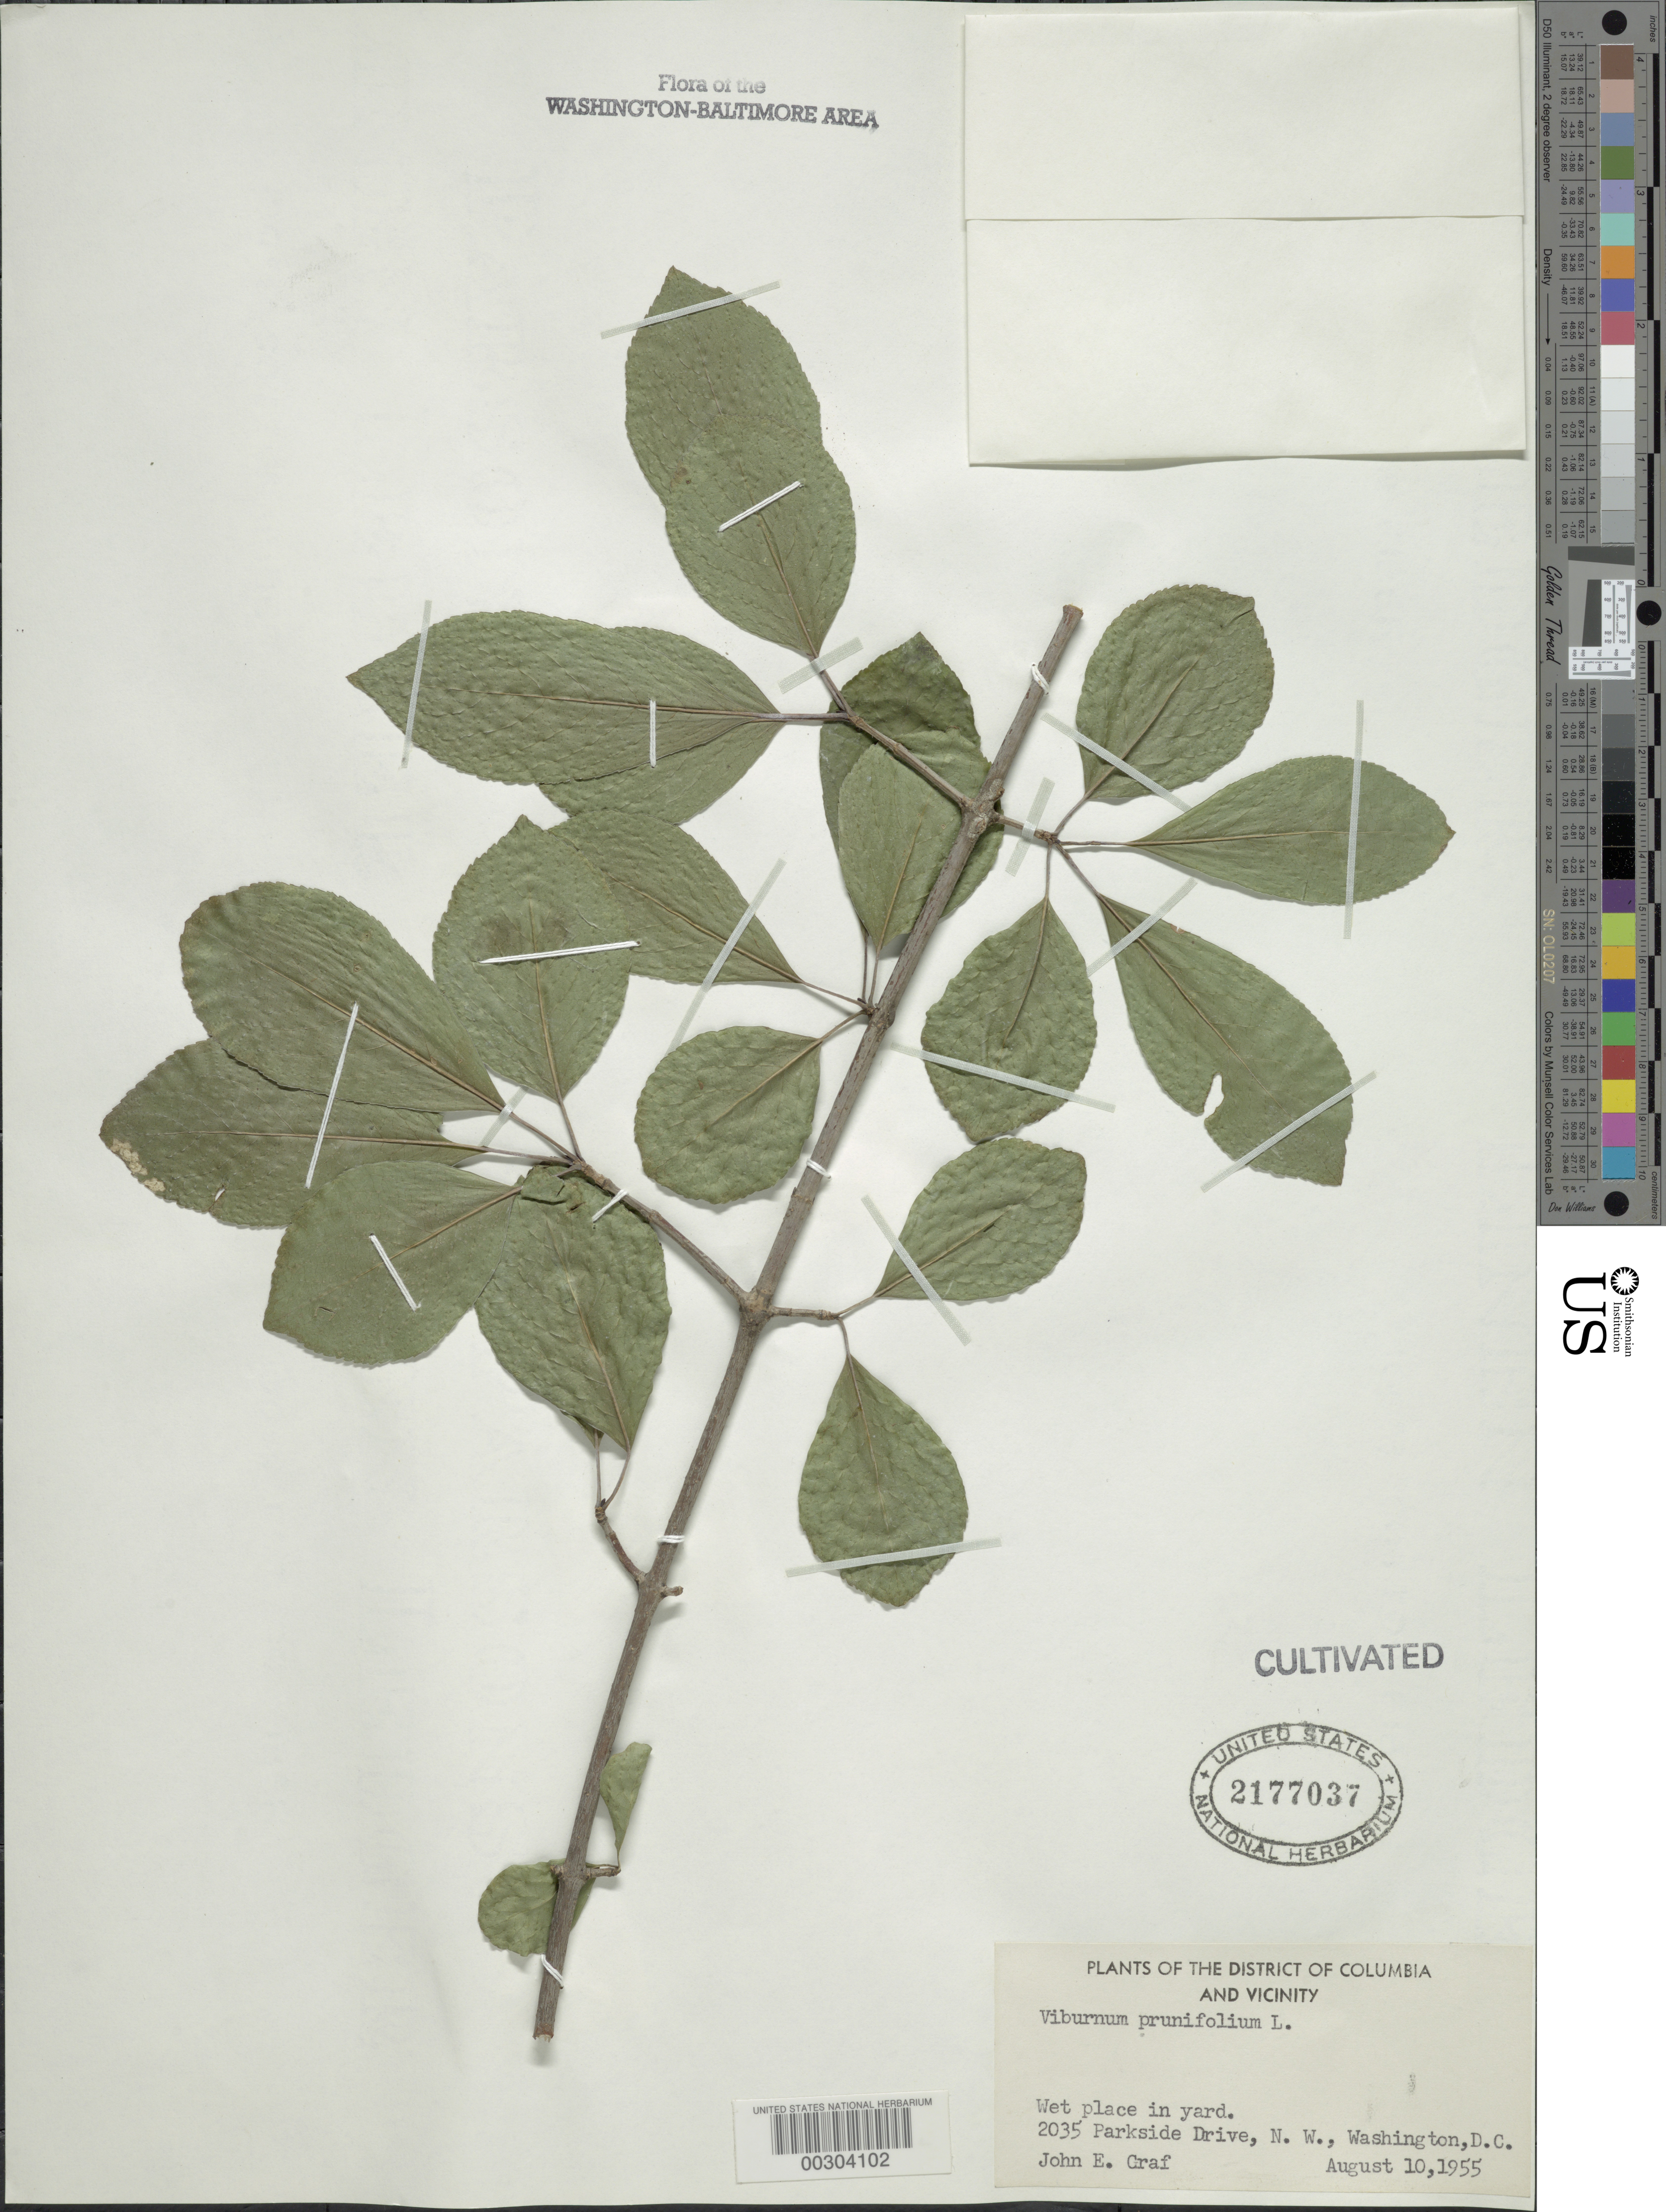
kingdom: Plantae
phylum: Tracheophyta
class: Magnoliopsida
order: Dipsacales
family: Viburnaceae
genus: Viburnum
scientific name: Viburnum prunifolium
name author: L.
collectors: J. Graf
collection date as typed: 10 Aug 1955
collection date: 1955-08-10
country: United States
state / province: District of Columbia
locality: Washington, 2035 Parkside Dr. NW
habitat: Wet place in yard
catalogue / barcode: US 2177037